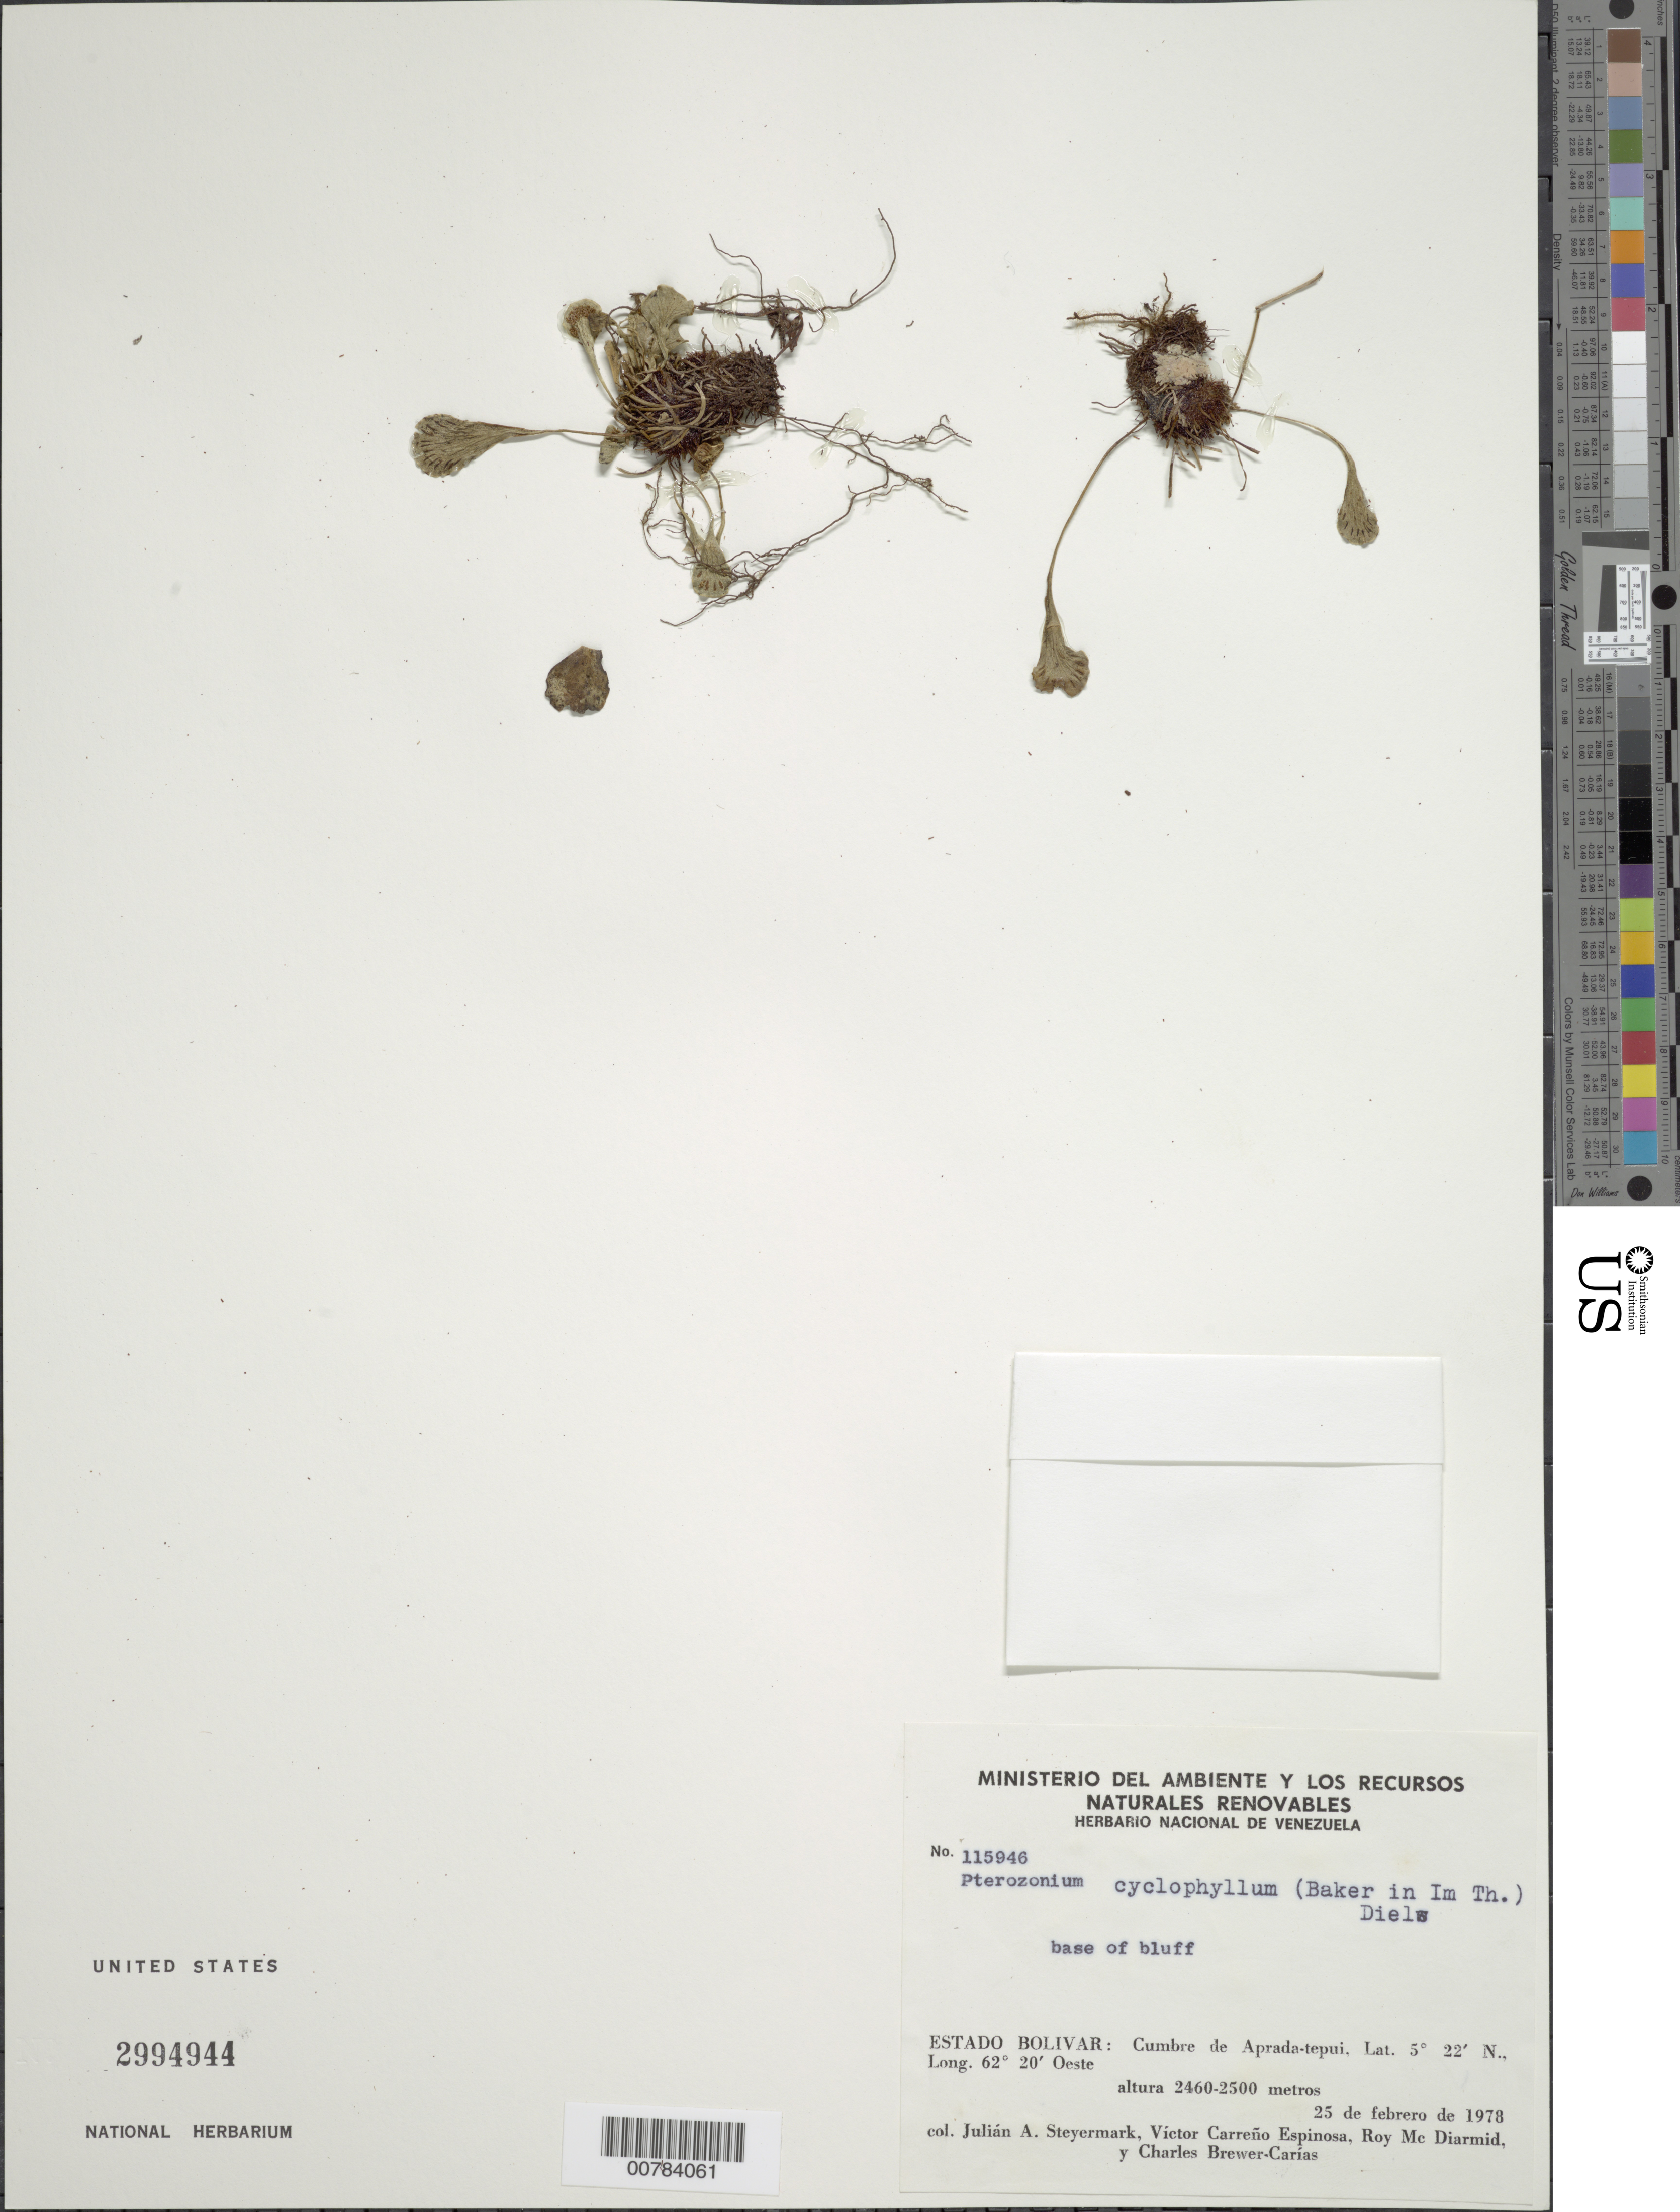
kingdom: Plantae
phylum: Tracheophyta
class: Polypodiopsida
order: Polypodiales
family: Pteridaceae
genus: Pterozonium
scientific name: Pterozonium cyclophyllum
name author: (Baker) Diels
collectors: J. Steyermark, V. Carreño E., R. Mc Diarmid & C. Brewer-Carias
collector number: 115946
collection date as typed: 25-Feb-78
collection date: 1978-02-25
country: Venezuela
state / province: Bolívar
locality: Aprada-tepuí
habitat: Base of bluffs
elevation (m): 2460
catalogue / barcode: US 2994944